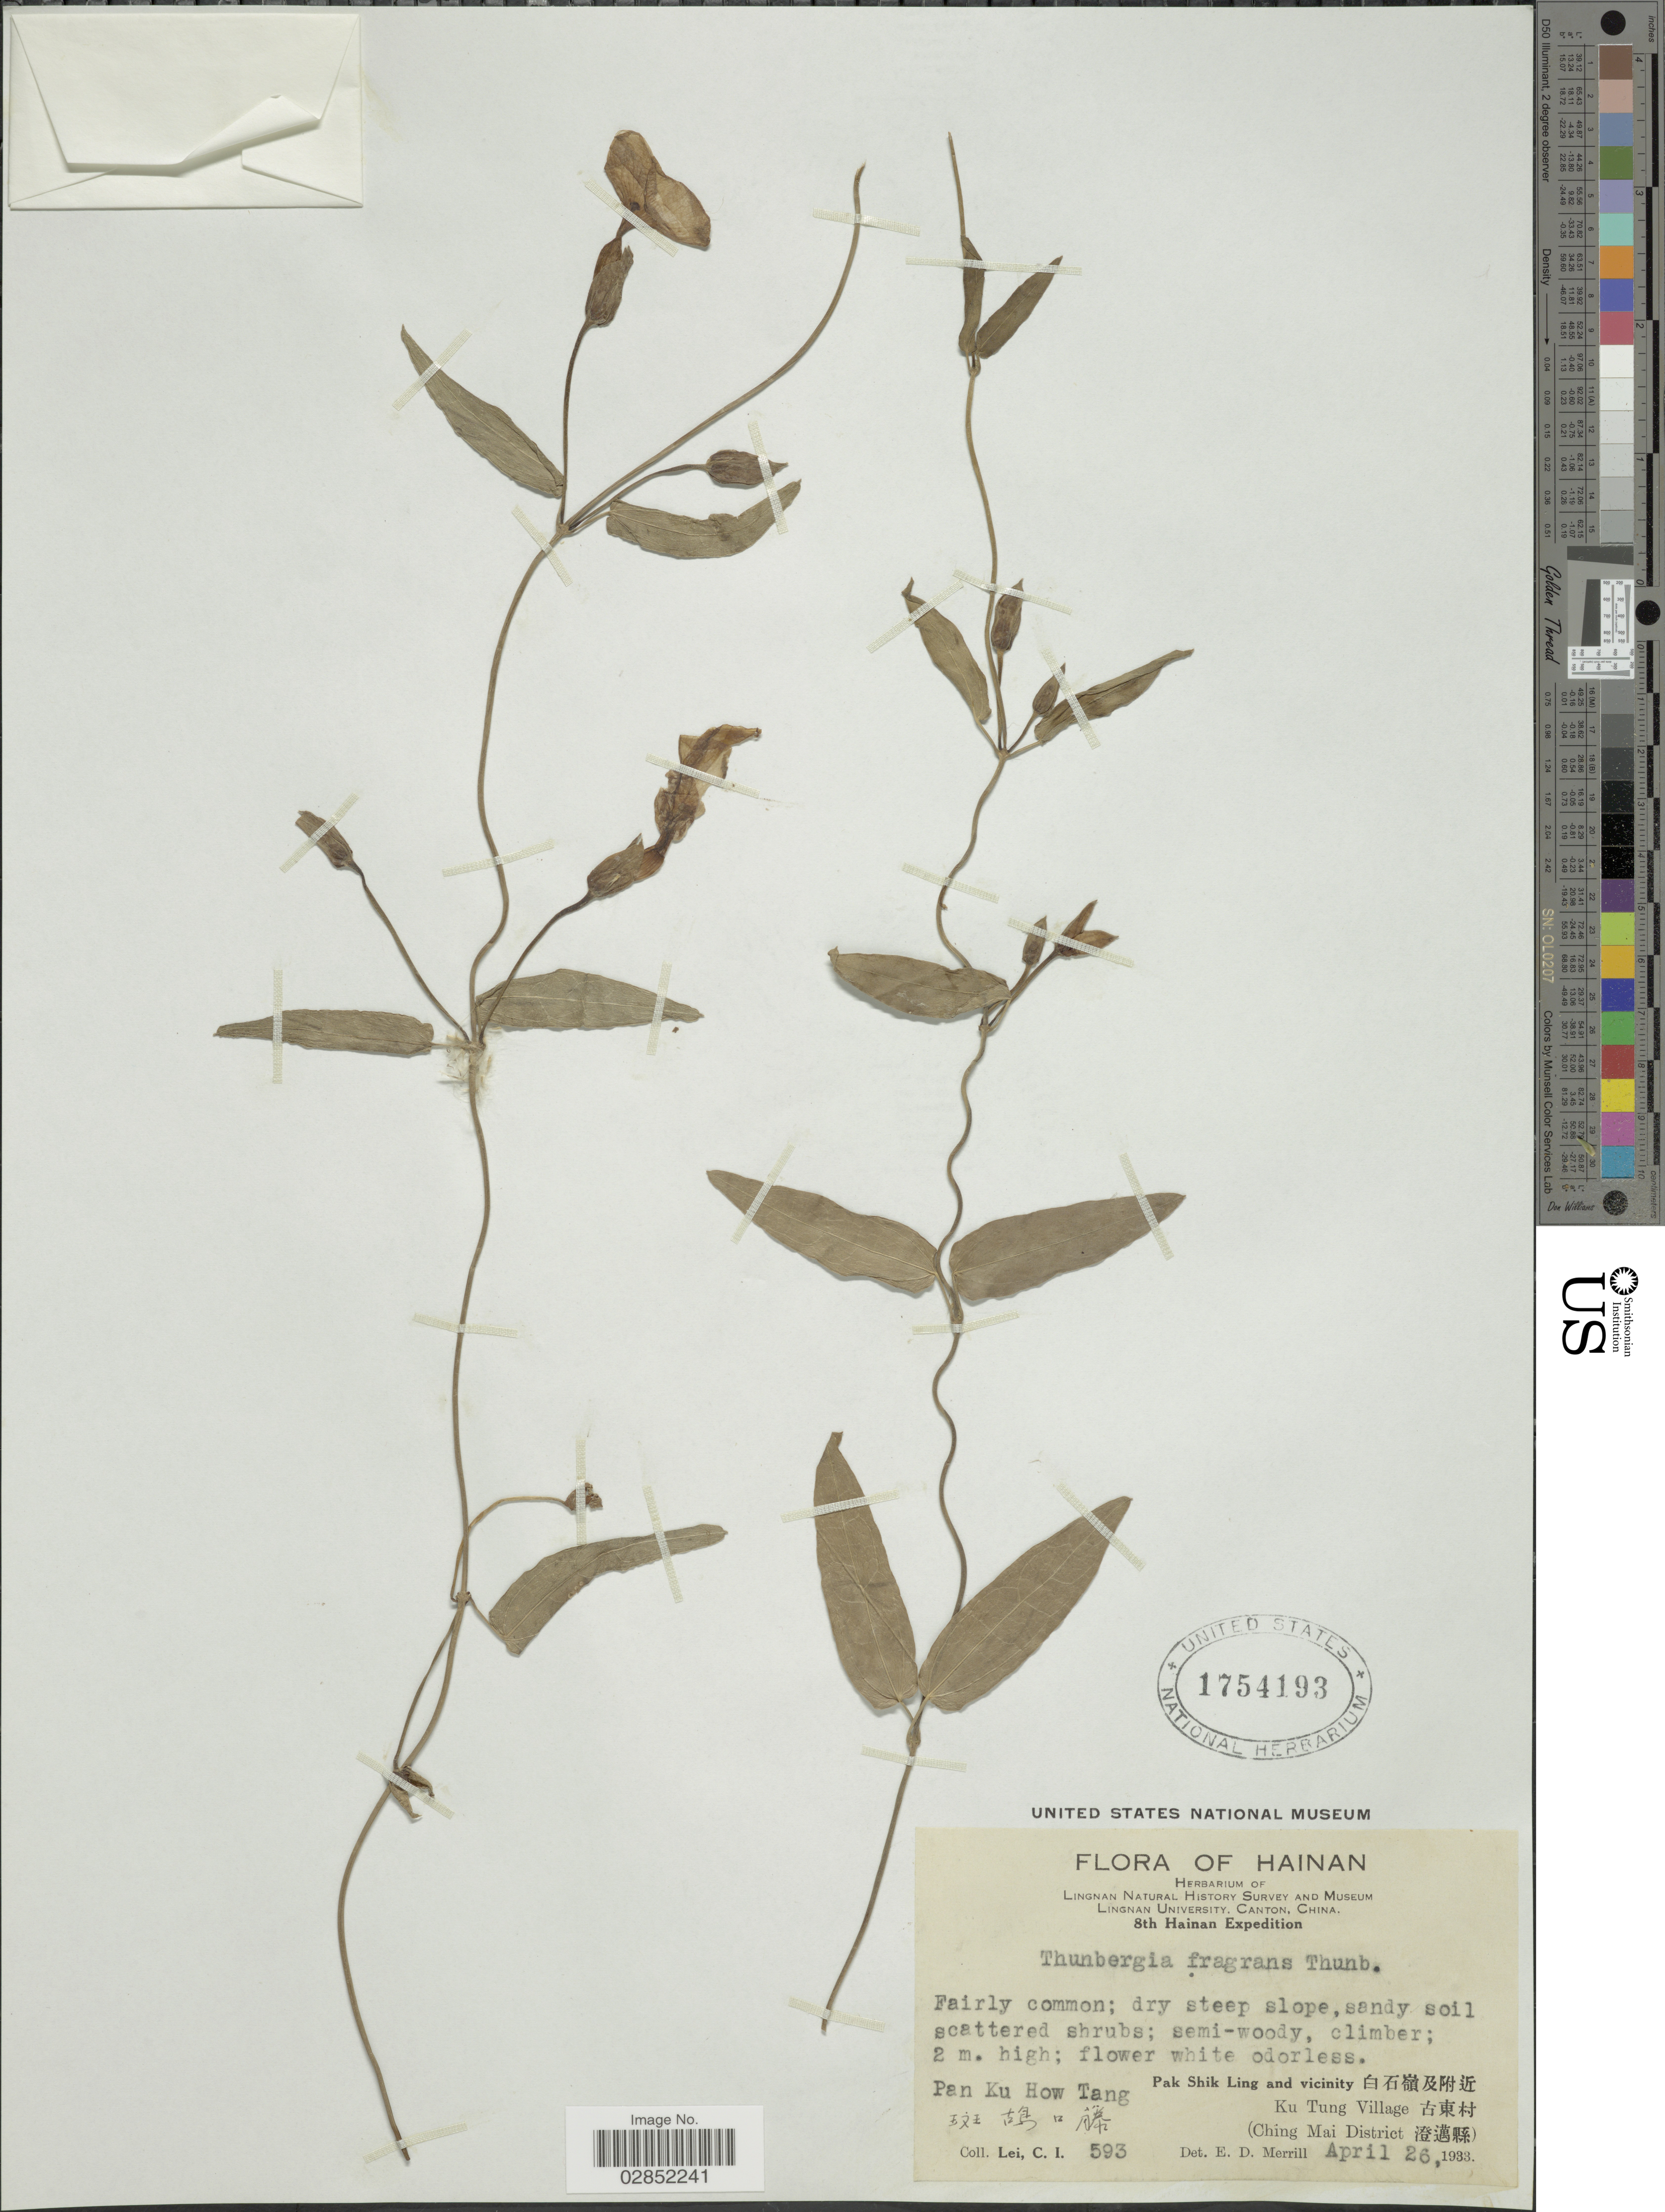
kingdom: Plantae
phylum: Tracheophyta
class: Magnoliopsida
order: Lamiales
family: Acanthaceae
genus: Thunbergia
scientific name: Thunbergia fragrans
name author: Roxb.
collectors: C. I. Lei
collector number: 593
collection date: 1933-04-26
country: China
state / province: Hainan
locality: Pak Shik Ling and vicinity . Ku Tung Village (Ching Mai District).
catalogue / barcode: US 1754193